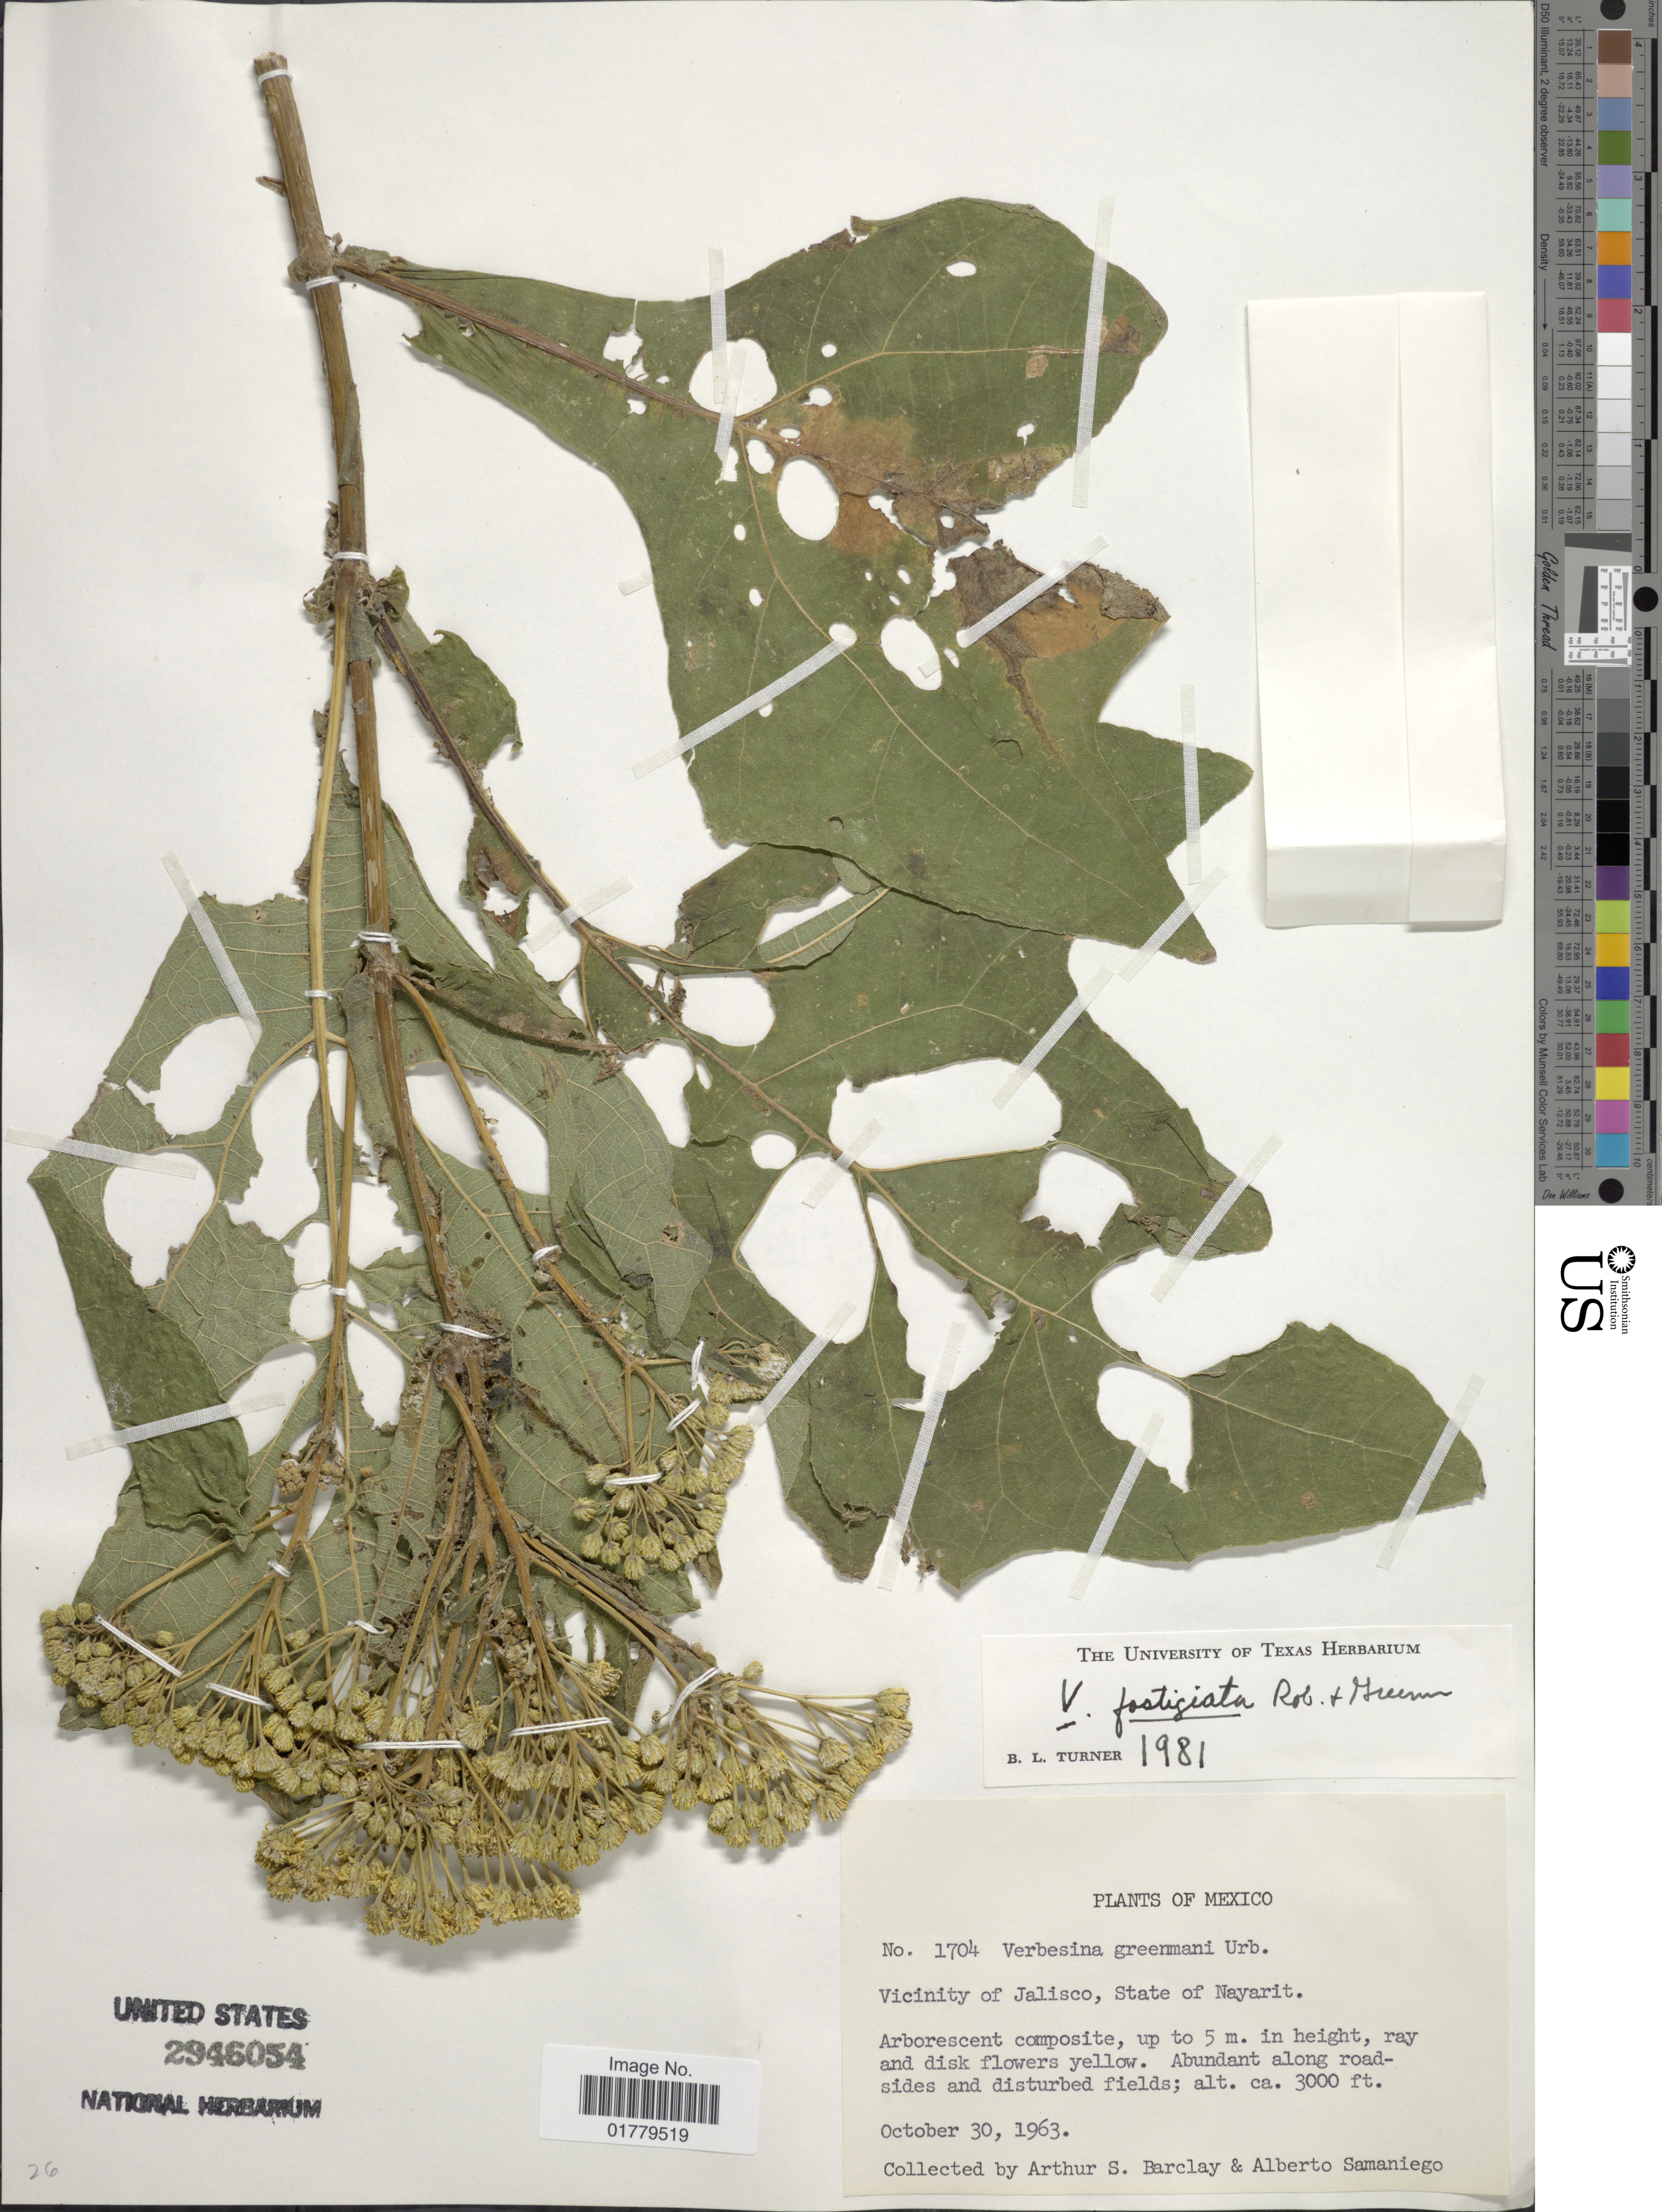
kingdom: Plantae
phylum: Tracheophyta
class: Magnoliopsida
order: Asterales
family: Asteraceae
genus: Verbesina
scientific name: Verbesina fastigiata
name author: B.L. Rob. & Greenm.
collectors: A. S. Barclay & A. V. Samaniego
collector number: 1704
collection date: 1963-10-30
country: Mexico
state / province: Nayarit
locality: Vicinity of Jalisco, State of Nayarit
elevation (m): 914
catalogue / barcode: US 2946054